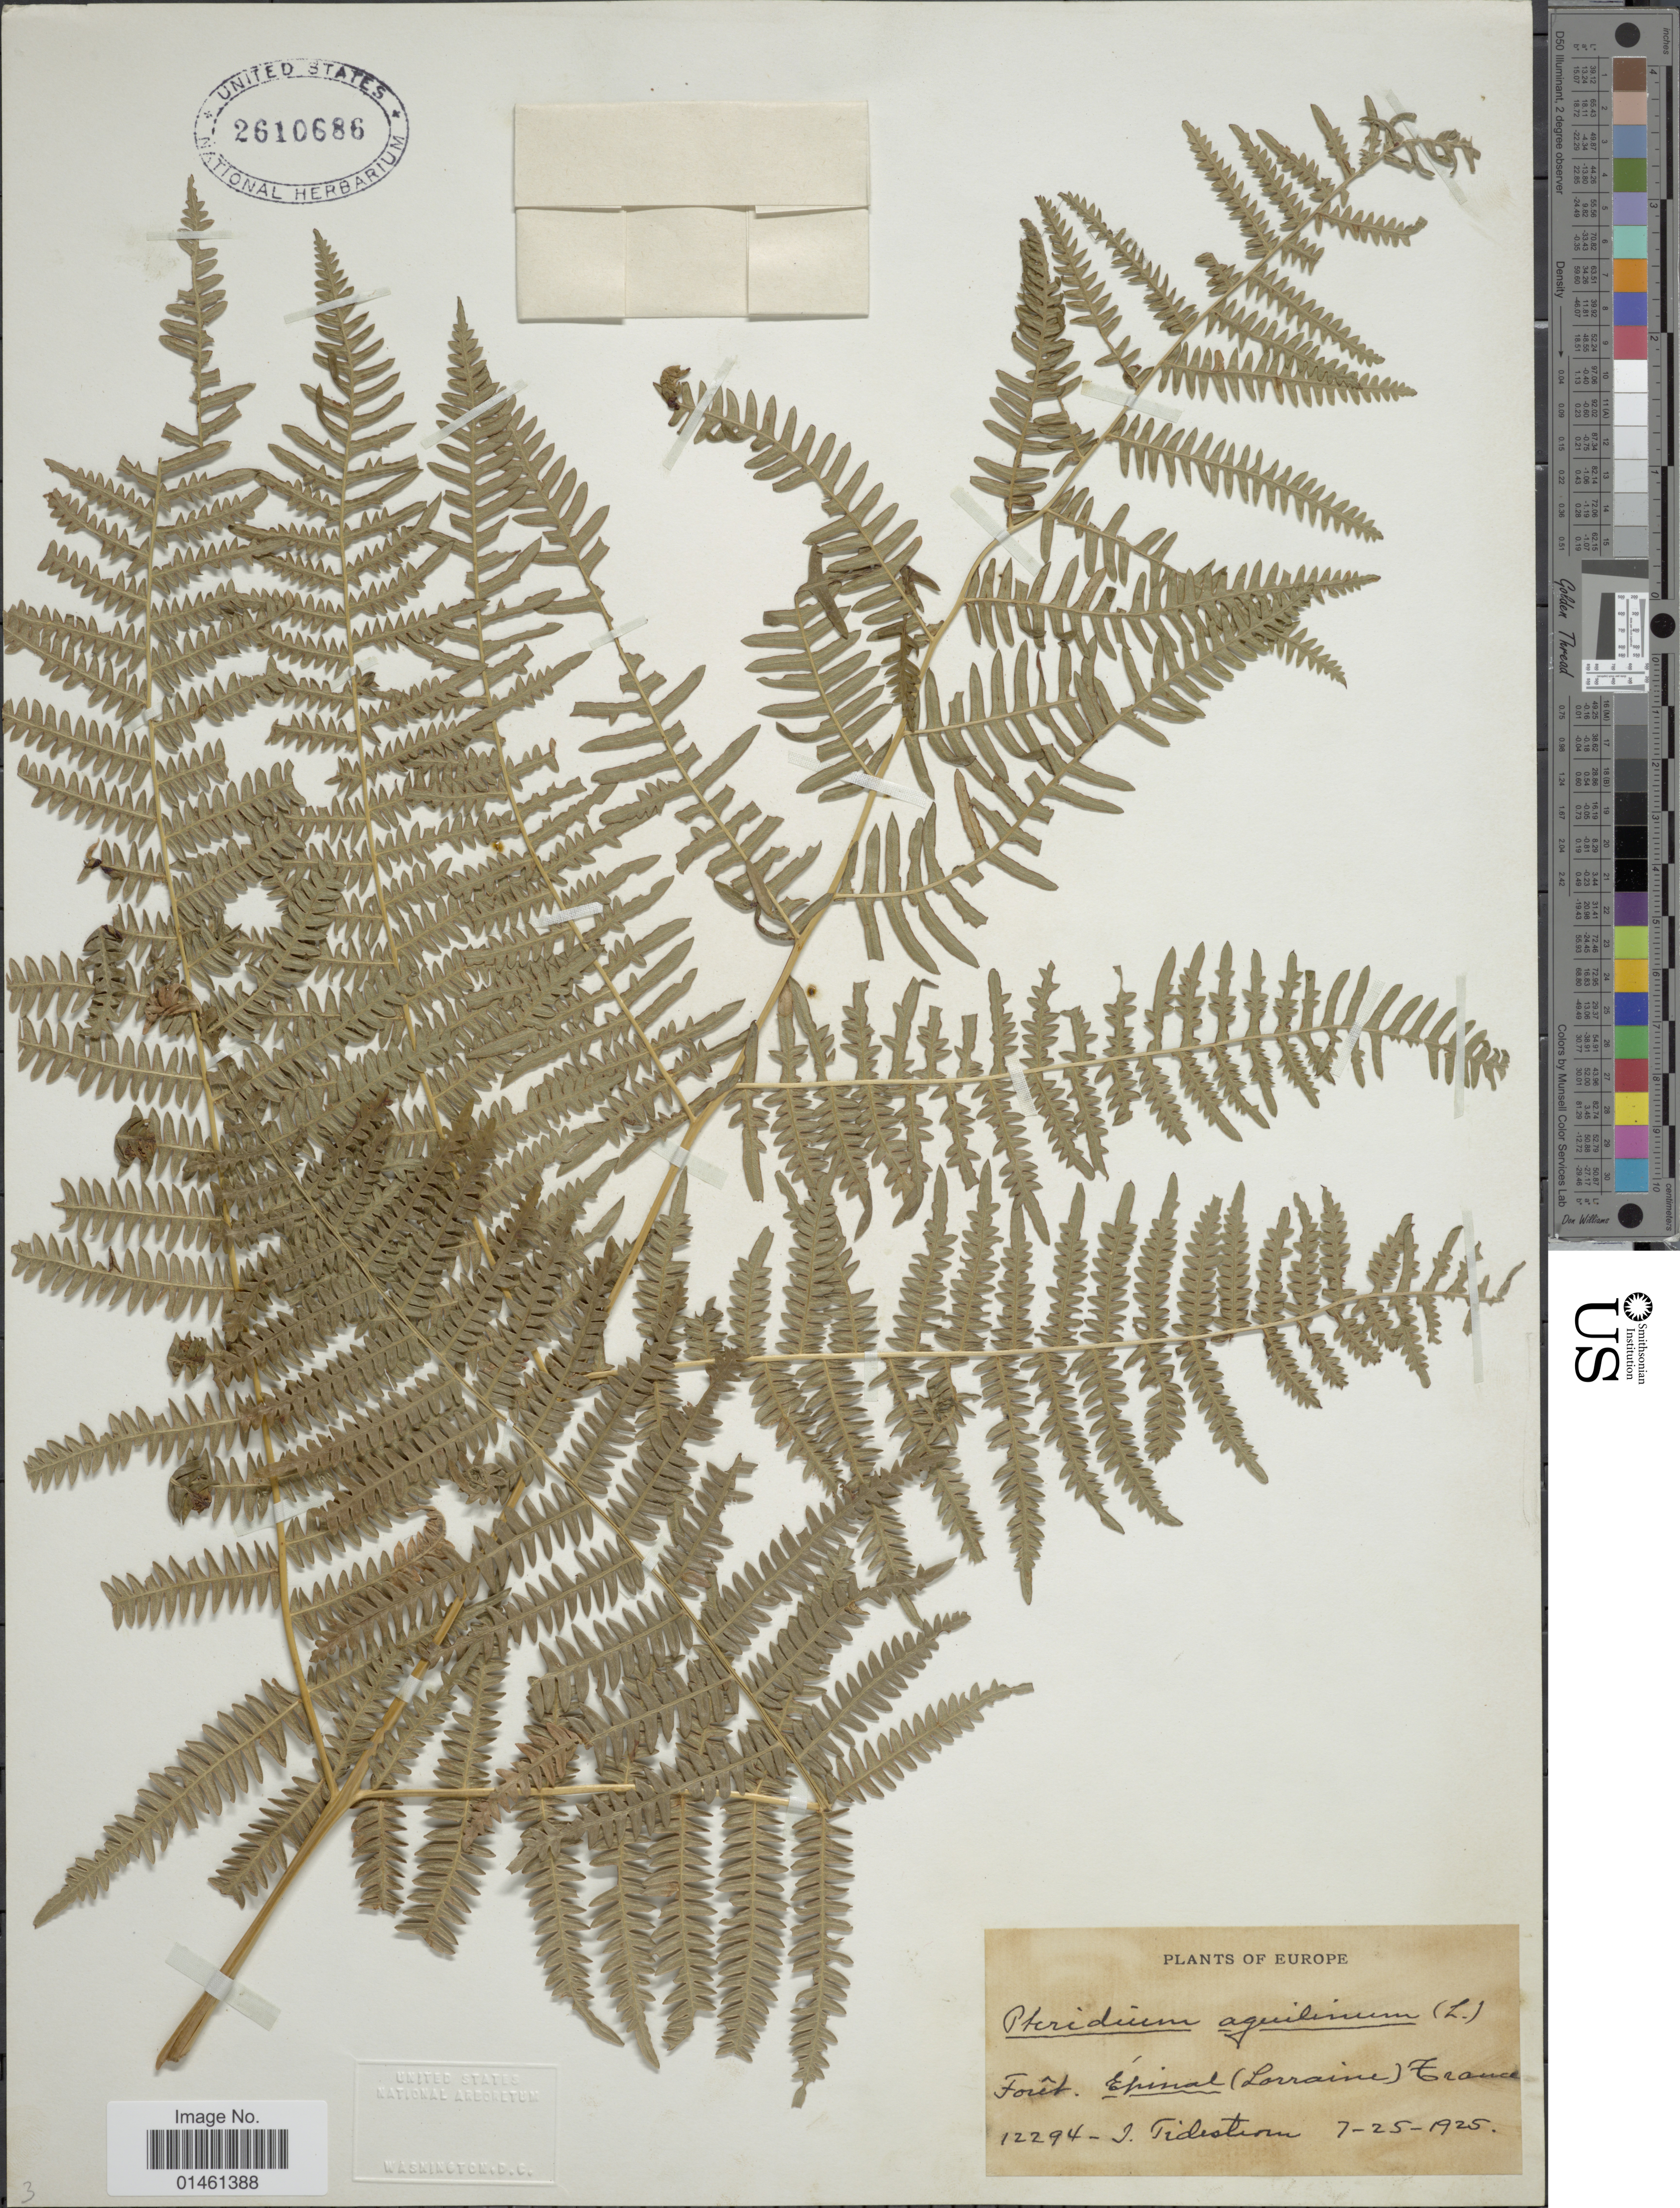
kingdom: Plantae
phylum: Tracheophyta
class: Polypodiopsida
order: Polypodiales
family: Dennstaedtiaceae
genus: Pteridium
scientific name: Pteridium aquilinum var. typicum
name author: R.M. Tryon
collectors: I. Tidestorm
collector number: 12294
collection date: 1925-07-25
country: France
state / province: Grand Est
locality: Foret epinal (Lorraine) France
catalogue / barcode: US 2610686